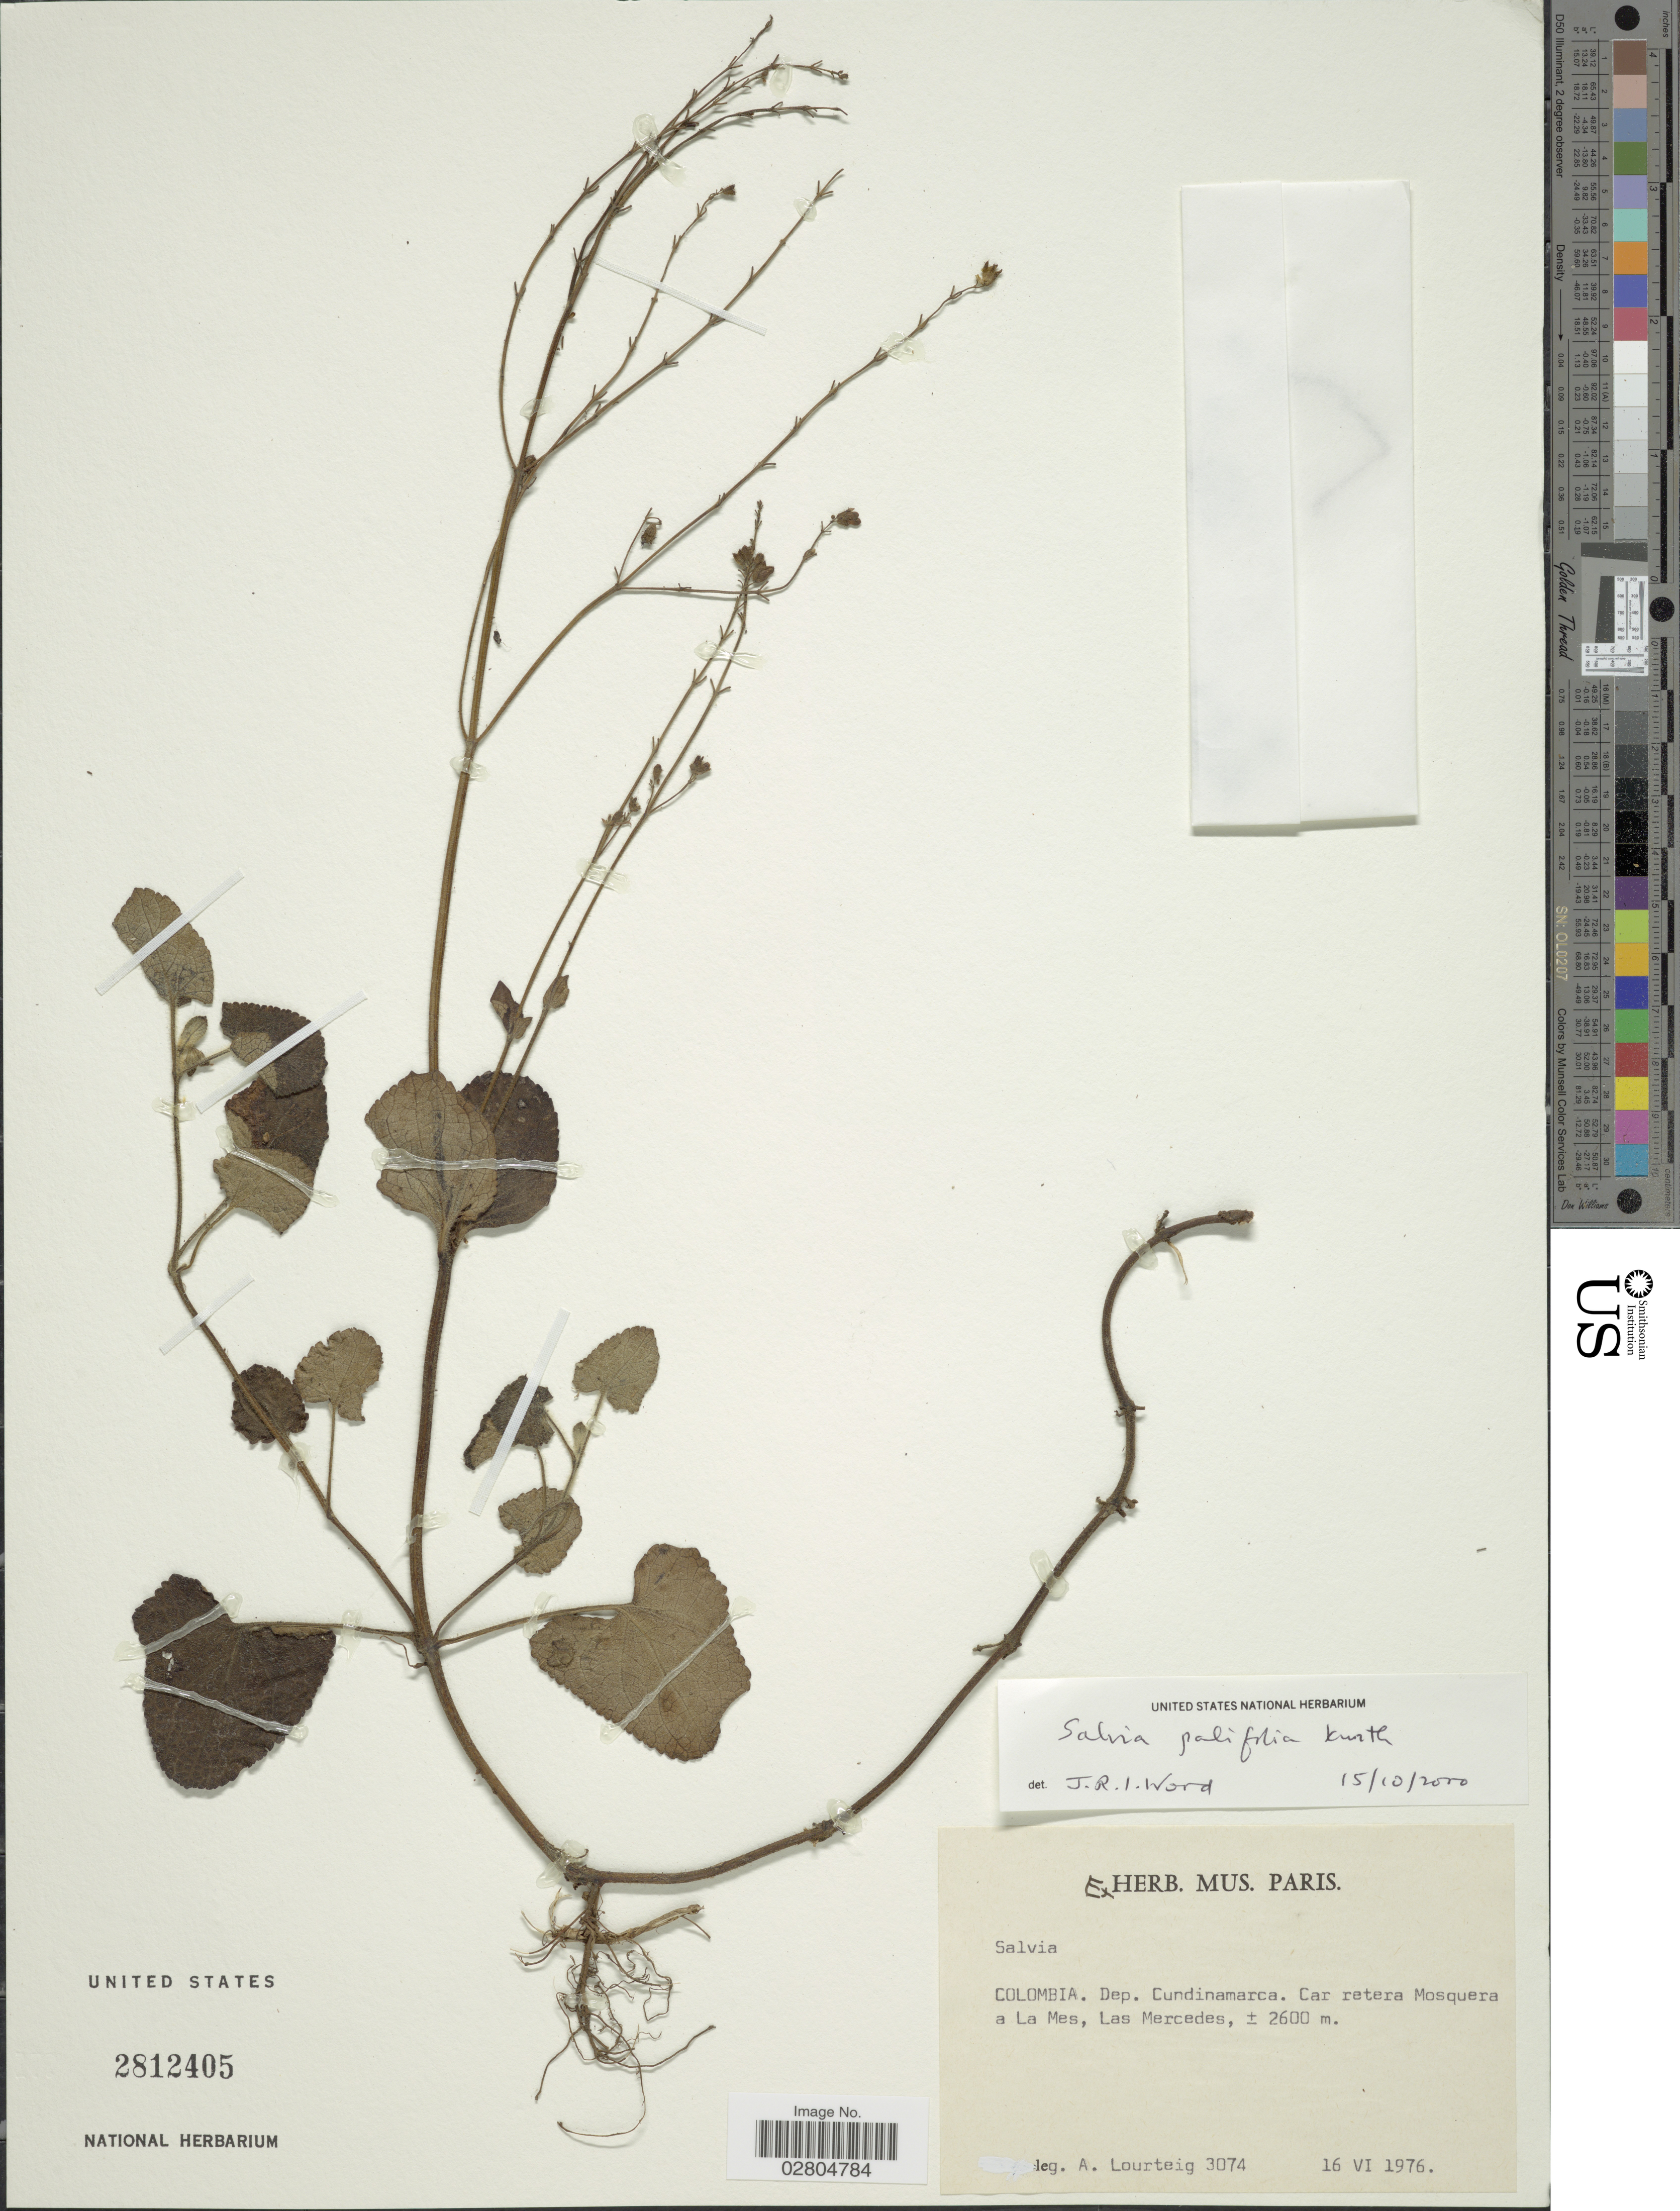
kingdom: Plantae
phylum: Tracheophyta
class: Magnoliopsida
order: Lamiales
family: Lamiaceae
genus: Salvia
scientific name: Salvia palifolia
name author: Kunth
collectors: A. Lourteig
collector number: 3047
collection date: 1976-06-16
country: Colombia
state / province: Cundinamarca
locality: Dep. Cundinamarca. Car retera Moquera a La Mes, Las Mercedes.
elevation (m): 2600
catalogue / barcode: US 2812405